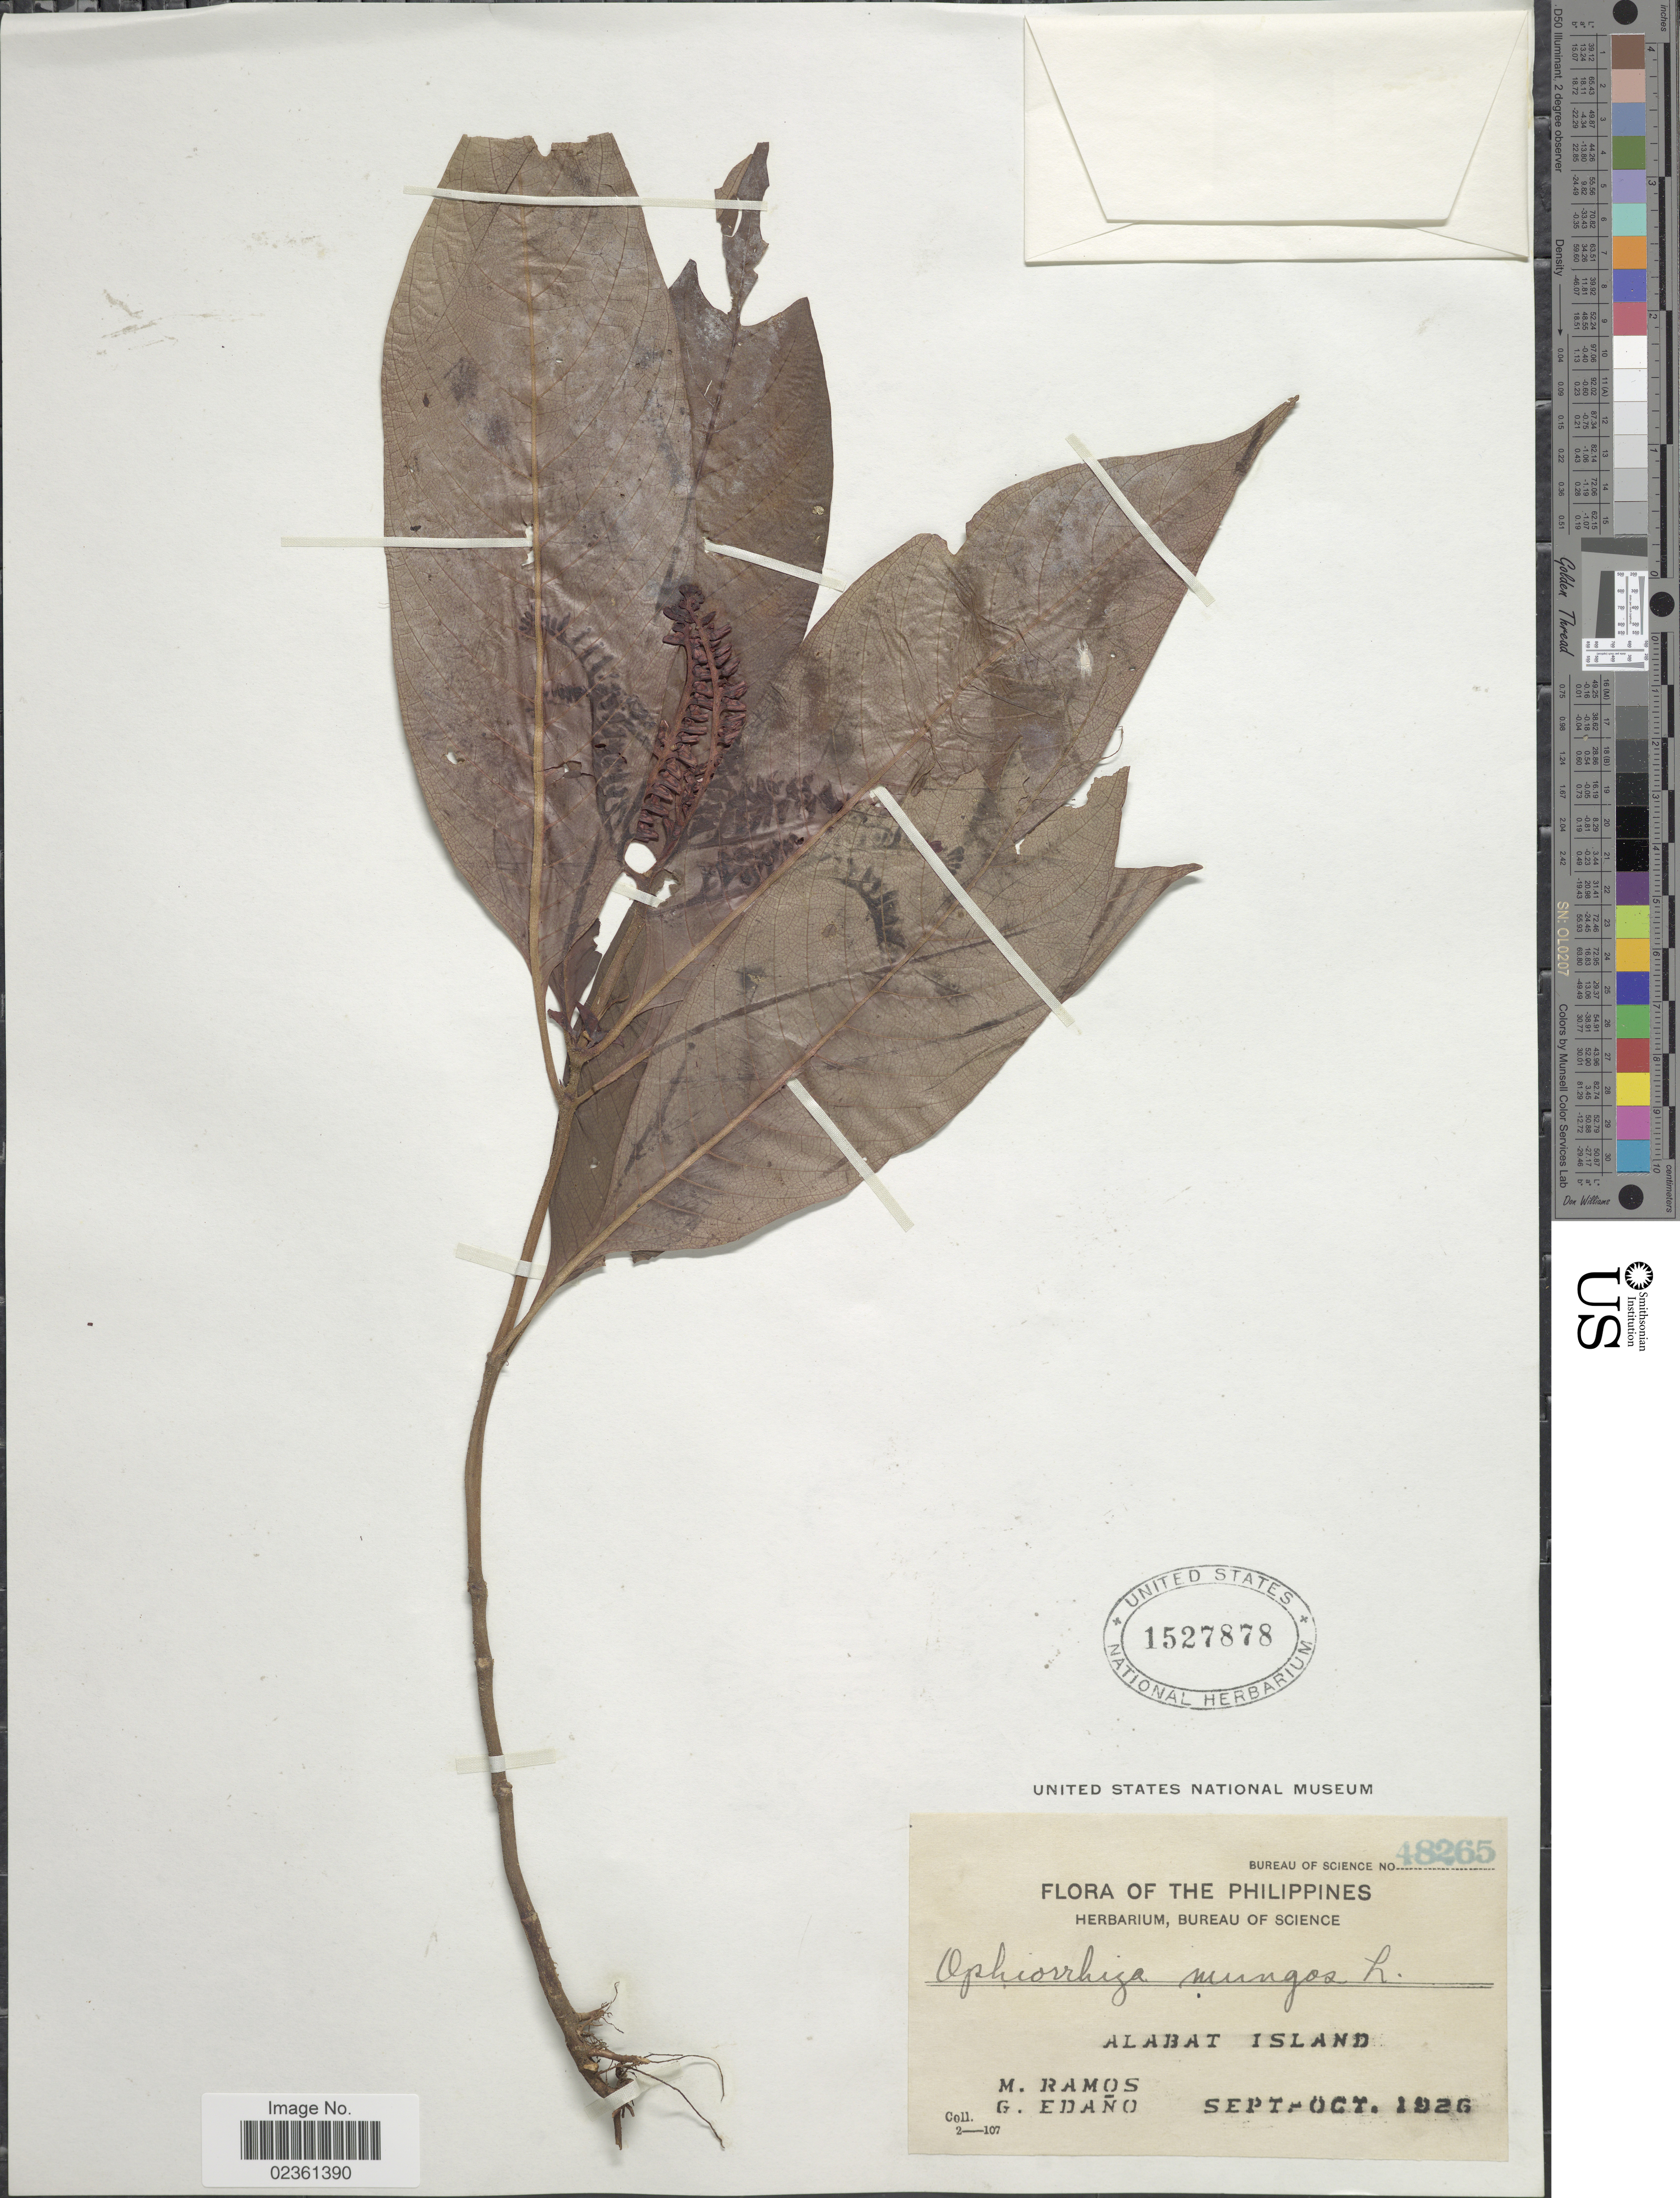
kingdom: Plantae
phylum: Tracheophyta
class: Magnoliopsida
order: Gentianales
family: Rubiaceae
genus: Ophiorrhiza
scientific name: Ophiorrhiza mungos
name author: L.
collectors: M. Ramos & G. Edaño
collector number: Bureau of Science 48265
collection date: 1926-09/1926-10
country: Philippines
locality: Alabat Island.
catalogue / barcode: US 1527878